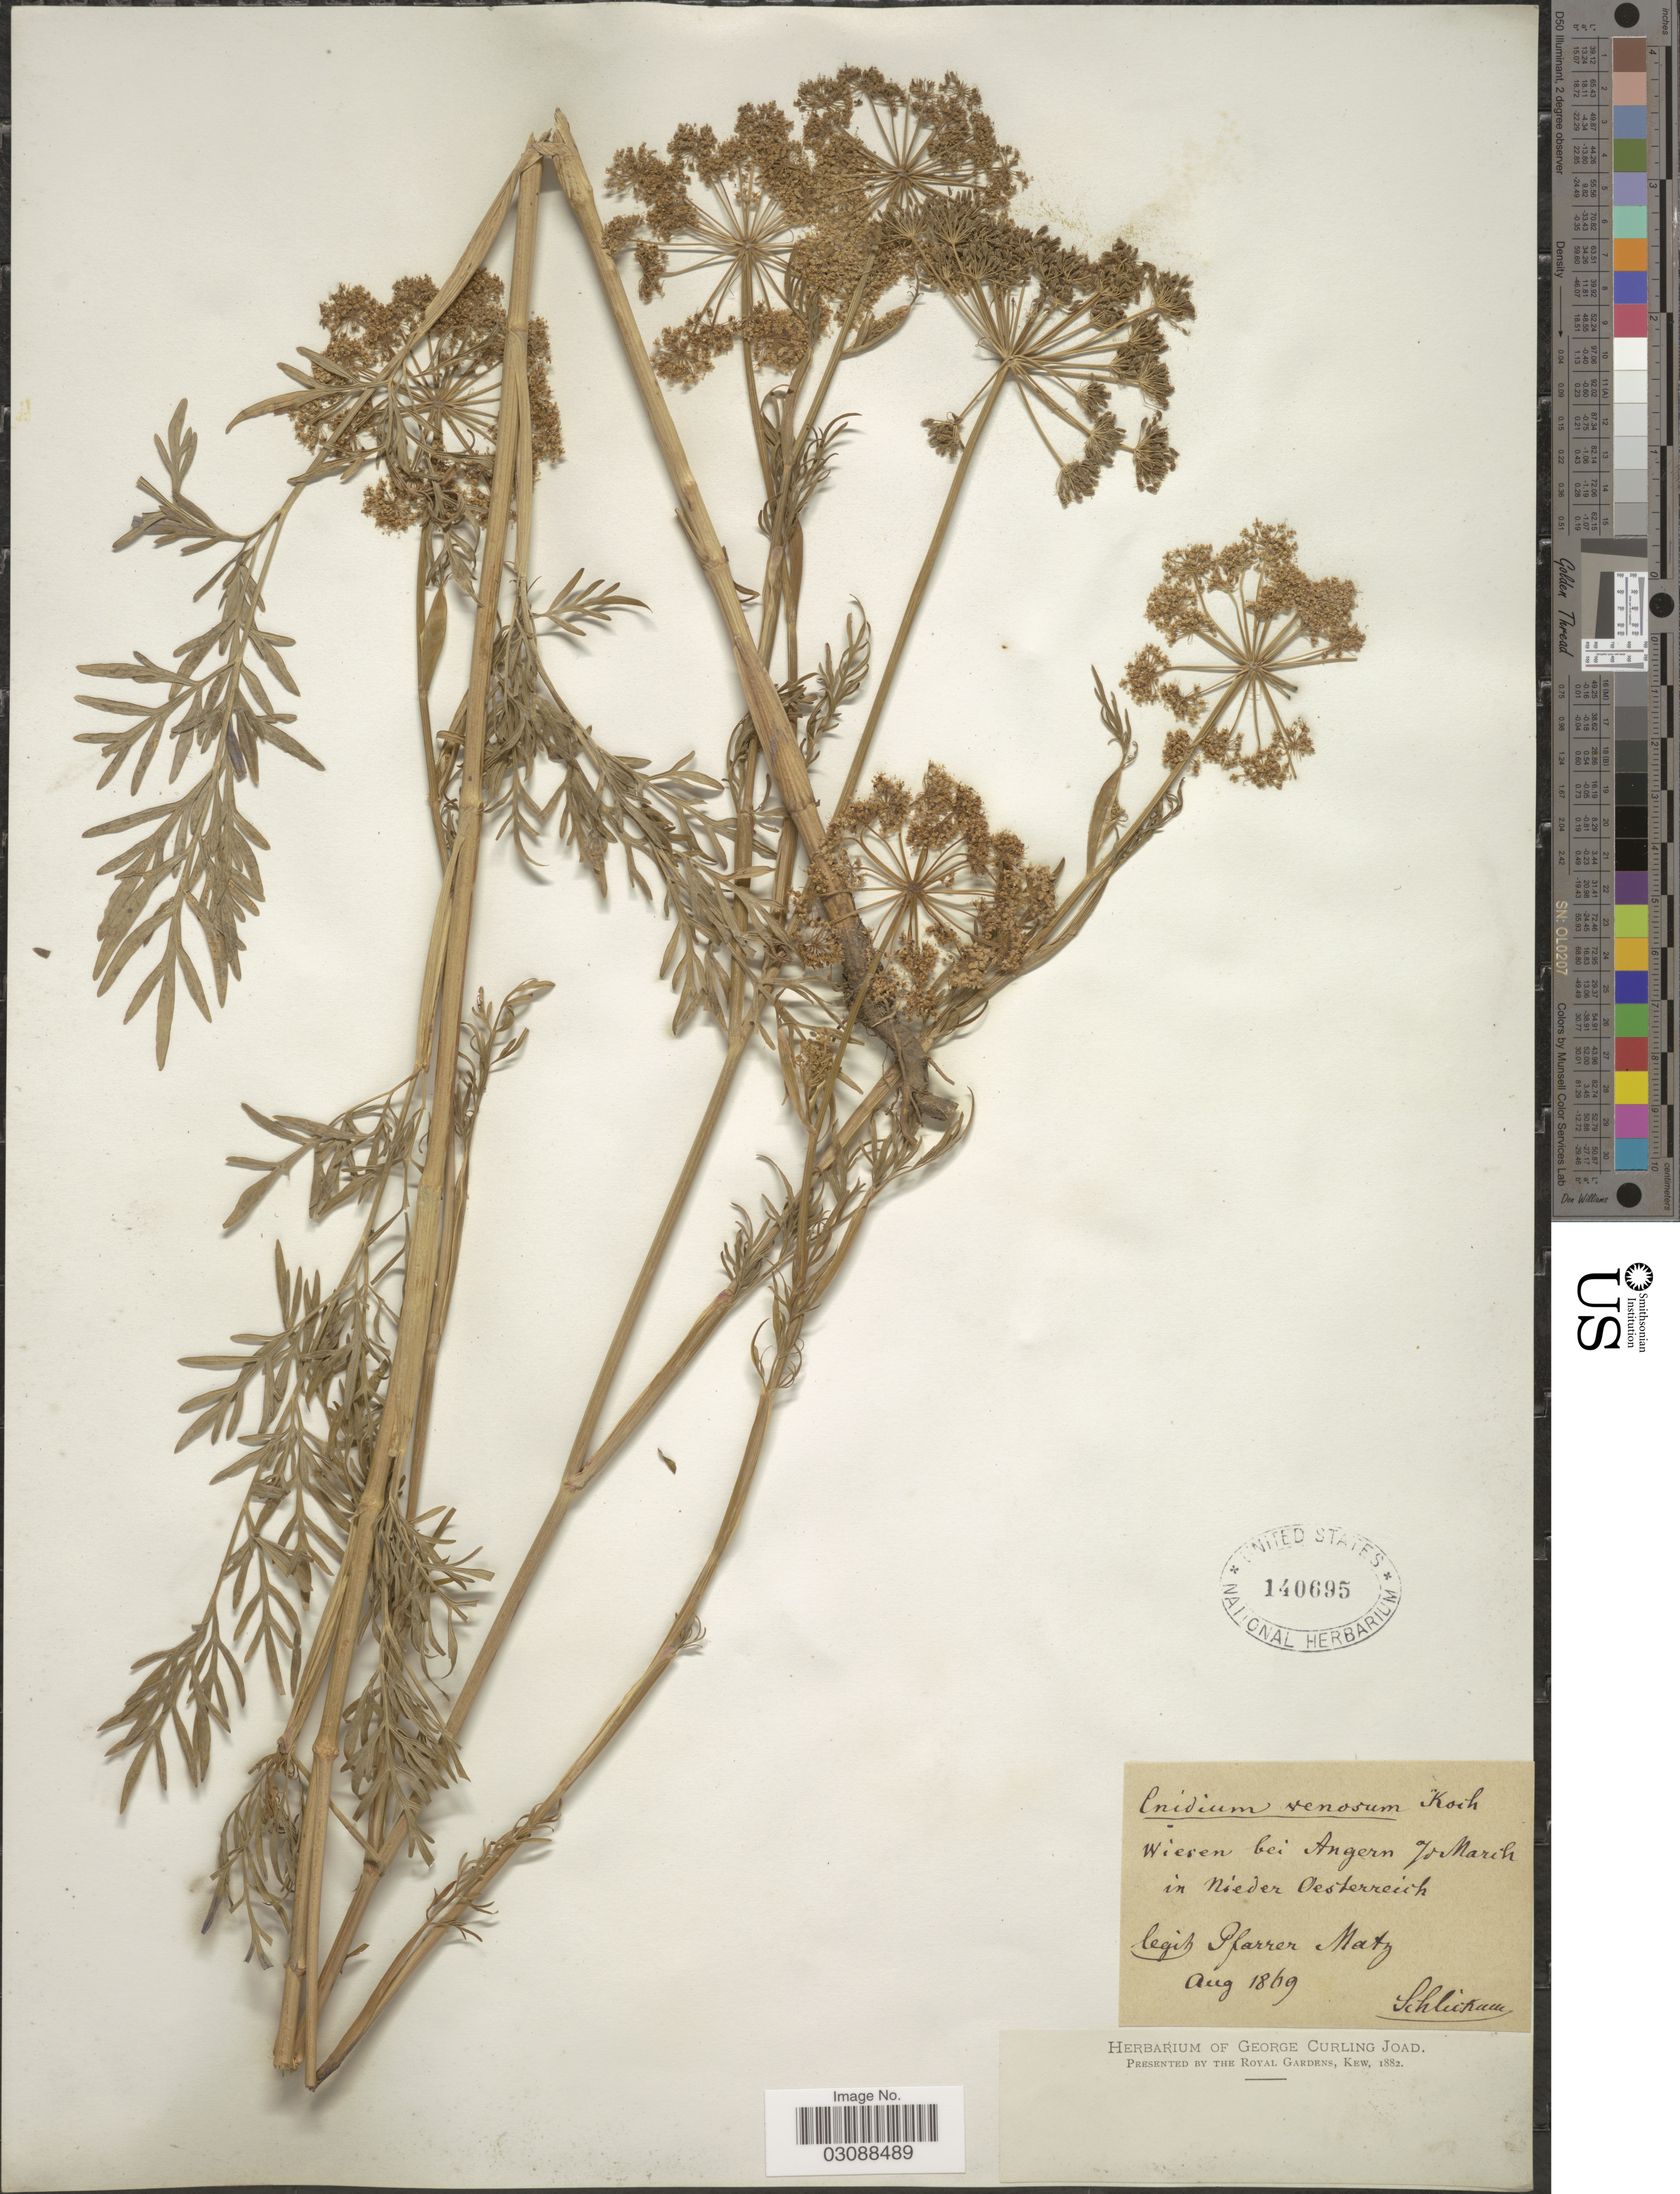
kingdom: Plantae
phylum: Tracheophyta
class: Magnoliopsida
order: Apiales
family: Apiaceae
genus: Cnidium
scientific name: Cnidium venosum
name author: (Hoffm.) W.D.J. Koch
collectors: P. Matz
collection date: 1869-08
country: Austria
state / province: Niederosterreich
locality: Wiesen bei Angern an der March.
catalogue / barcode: US 140695